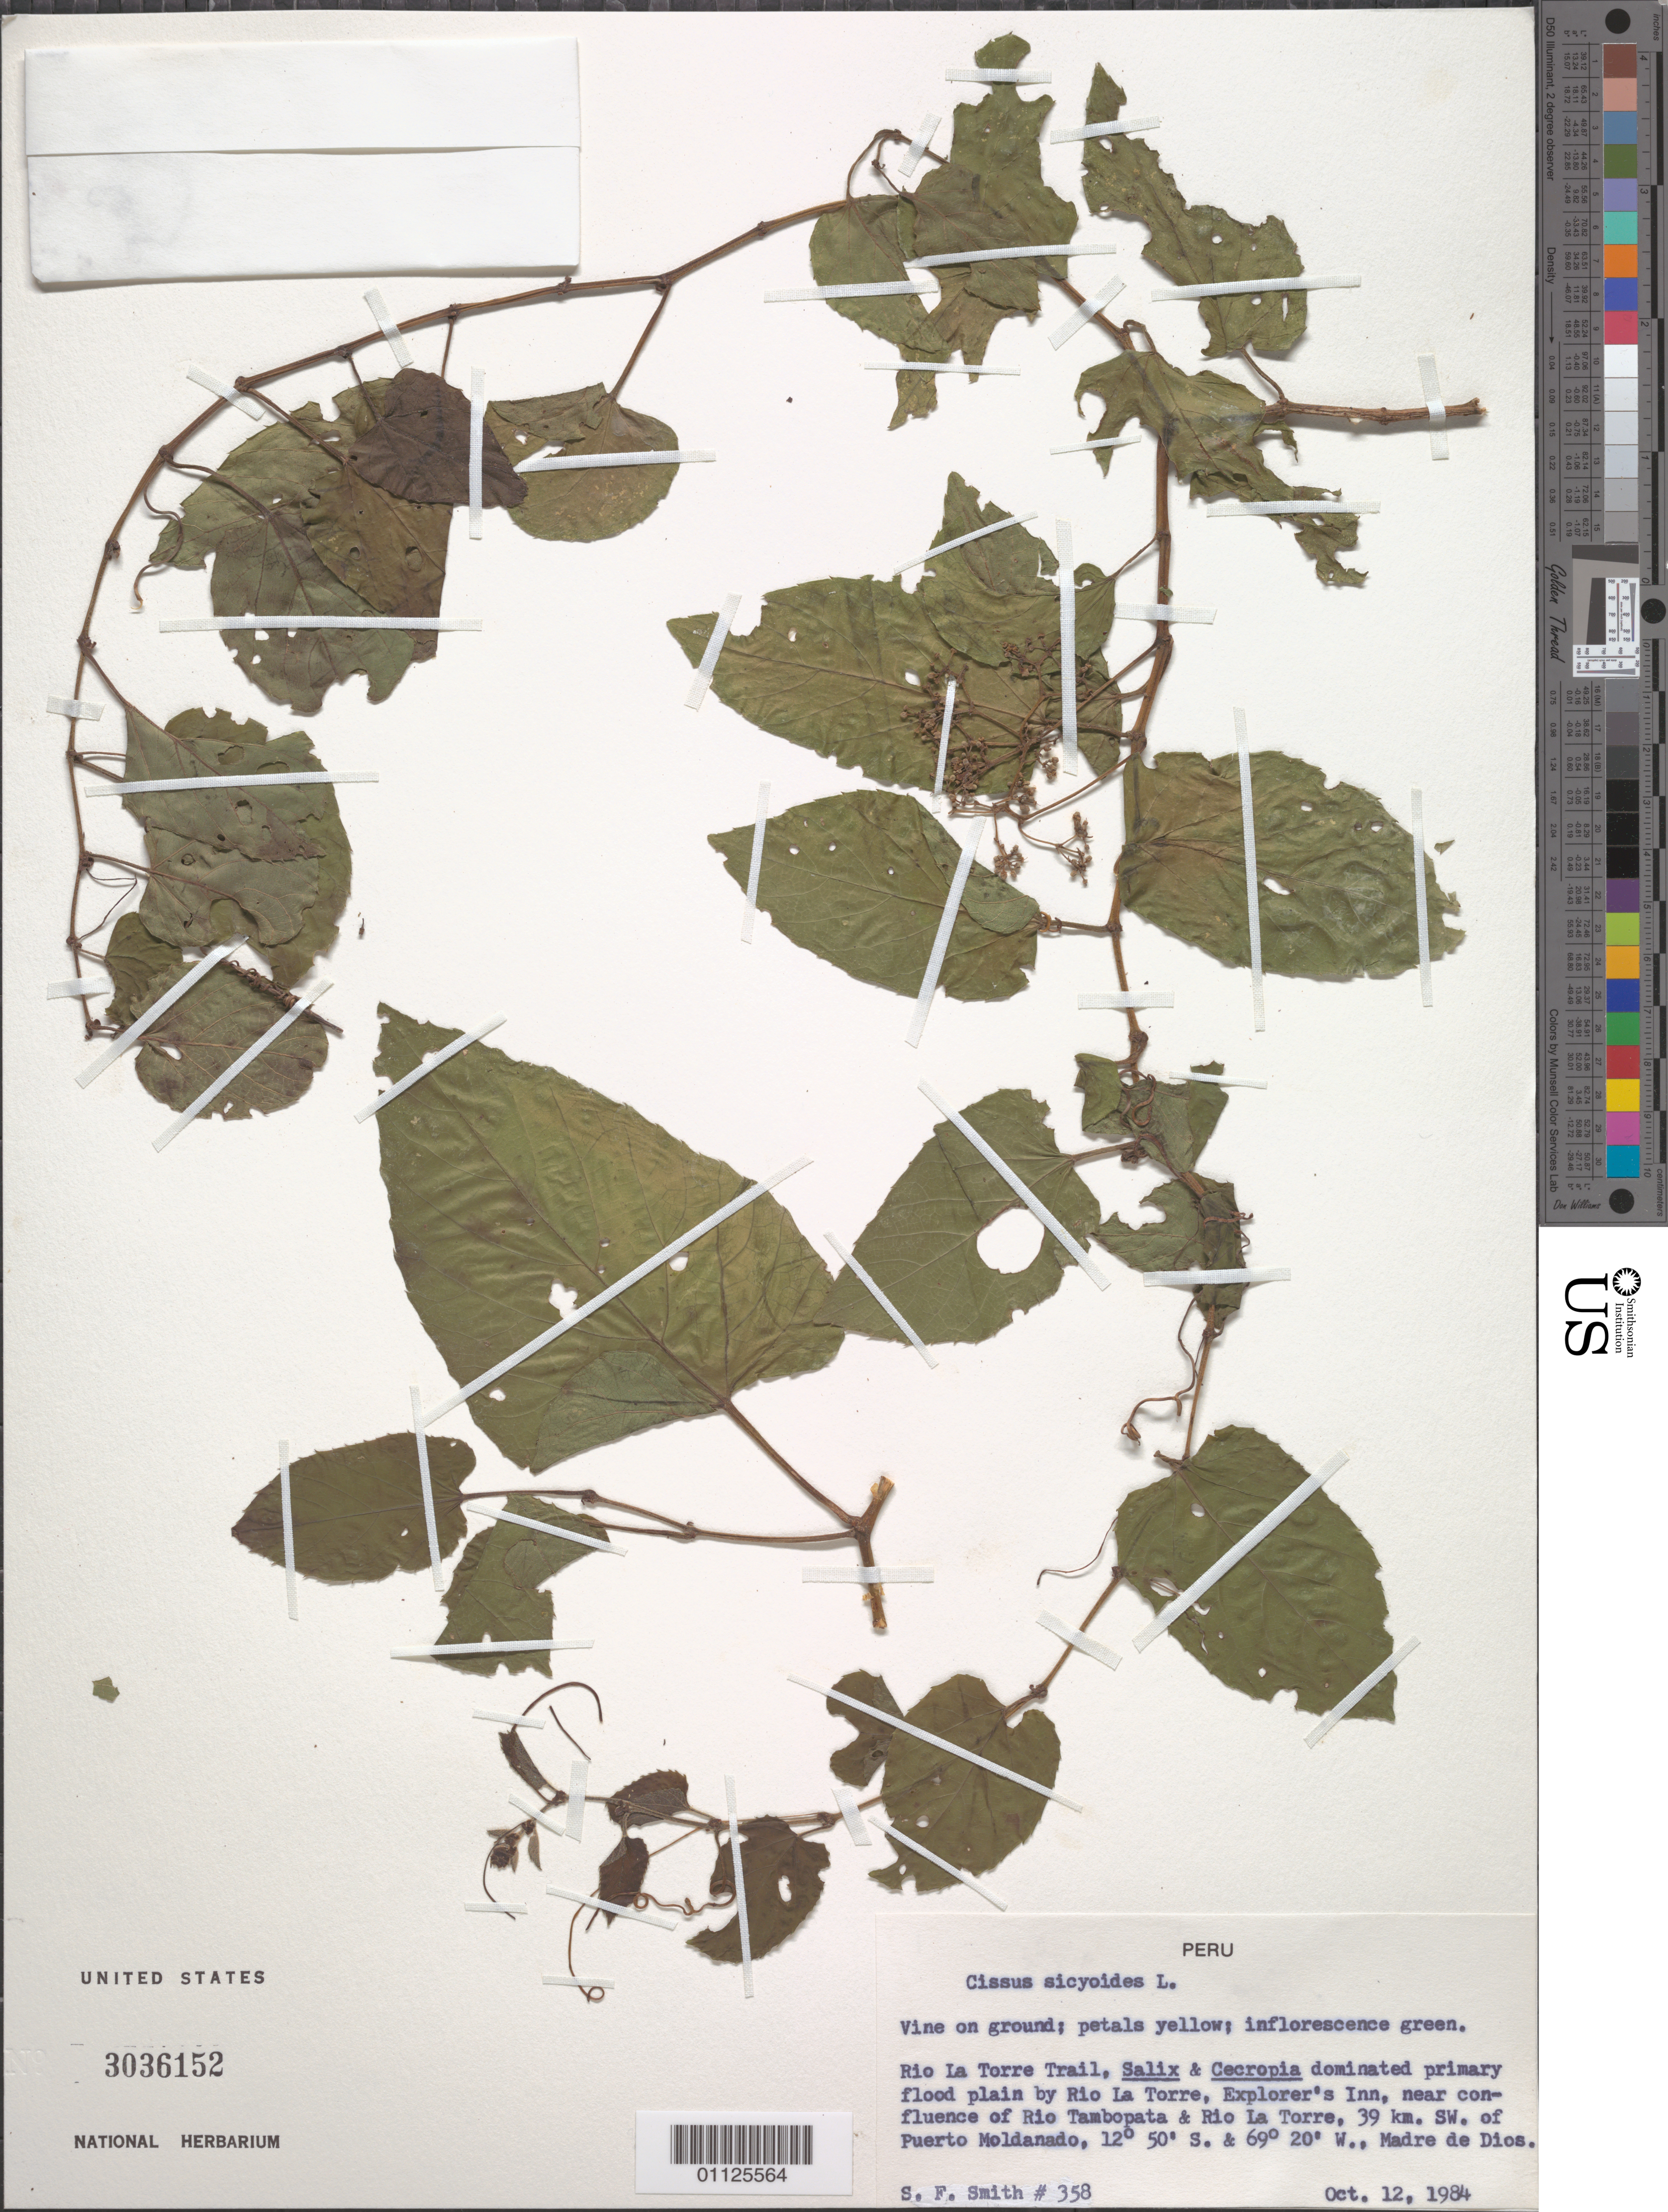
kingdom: Plantae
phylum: Tracheophyta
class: Magnoliopsida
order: Vitales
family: Vitaceae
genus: Cissus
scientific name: Cissus verticillata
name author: (L.) Nicolson & C.E. Jarvis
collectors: S.F. Smith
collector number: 358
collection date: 1984-10-12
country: Peru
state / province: Madre de Dios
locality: Rio La Torre Trail, Explorer's Inn, near confluence of Rio Tambopata & Rio La Torre, 39 km SW of Puerto Moldanado. Madre de Dios.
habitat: Vine on ground.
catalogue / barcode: US 3036152